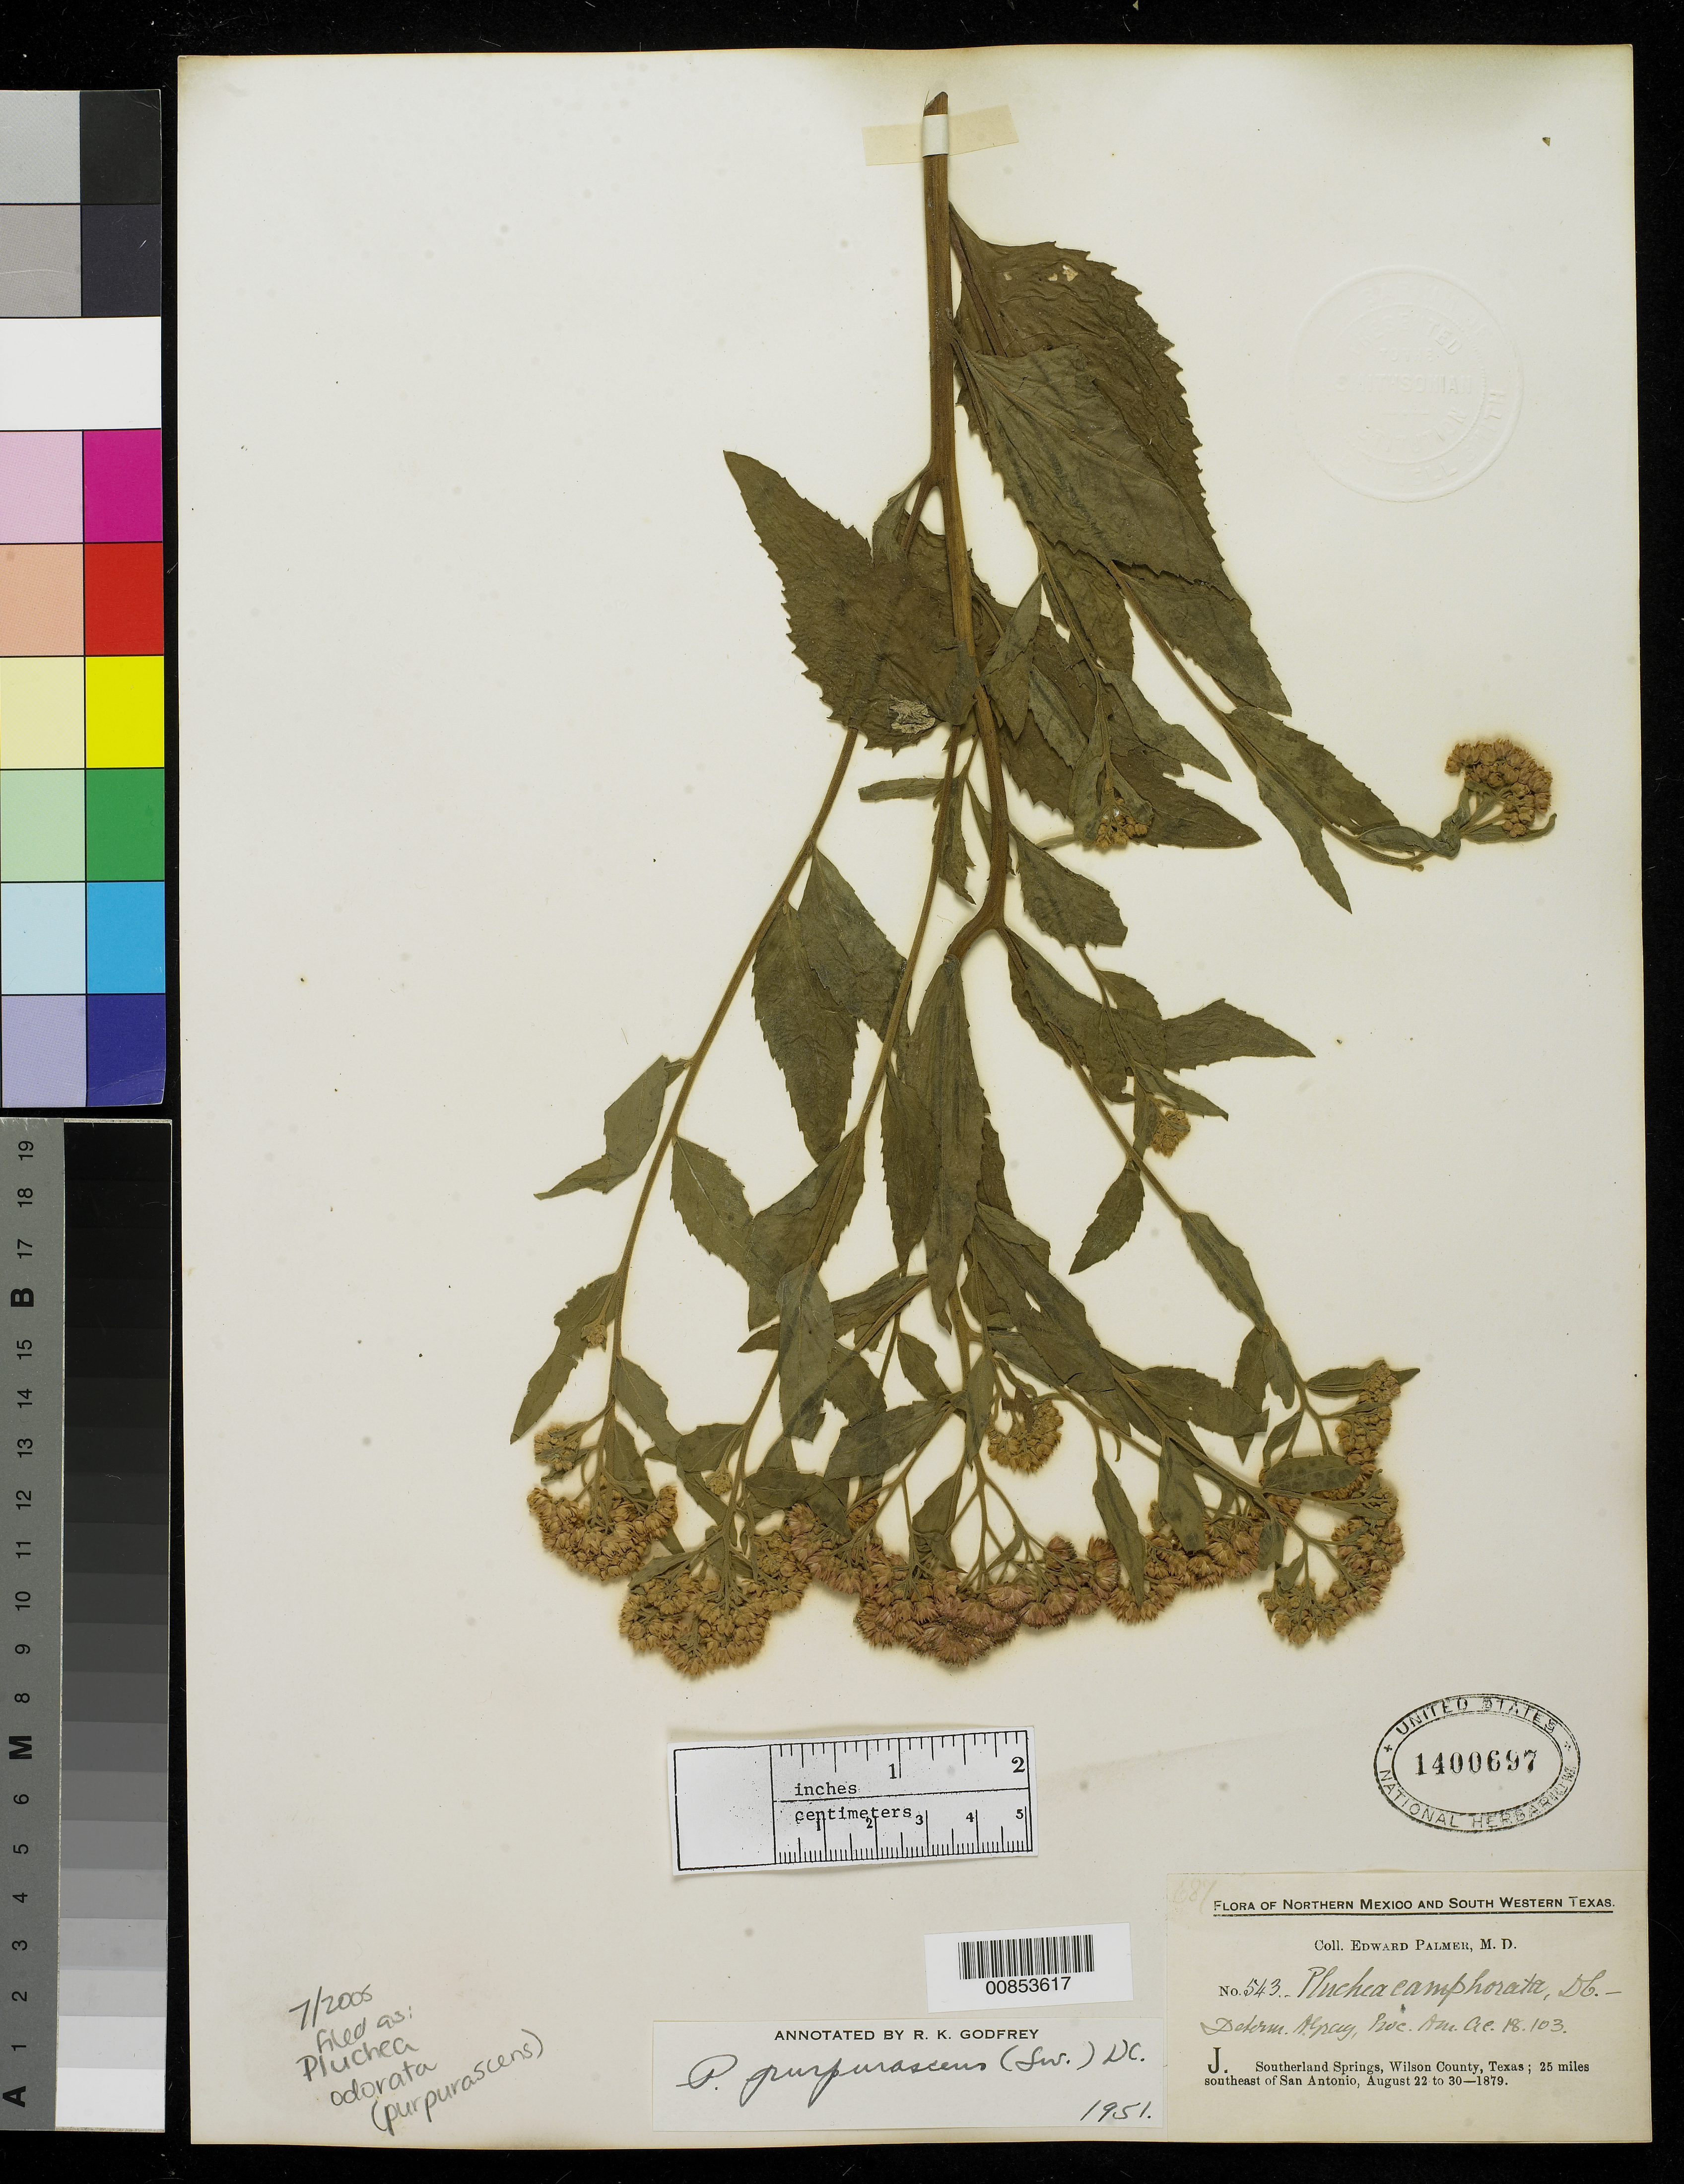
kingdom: Plantae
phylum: Tracheophyta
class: Magnoliopsida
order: Asterales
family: Asteraceae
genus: Pluchea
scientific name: Pluchea odorata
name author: (L.) Cass.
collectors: E. Palmer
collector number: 543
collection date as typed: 22 Aug 1879 to 30 Aug 1879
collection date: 1879-08-22/1879-08-30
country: United States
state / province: Texas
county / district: Wilson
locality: J. Southerland Springs, Wilson County, Texas; 25 miles southeast of San Antonio.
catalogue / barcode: US 1400697